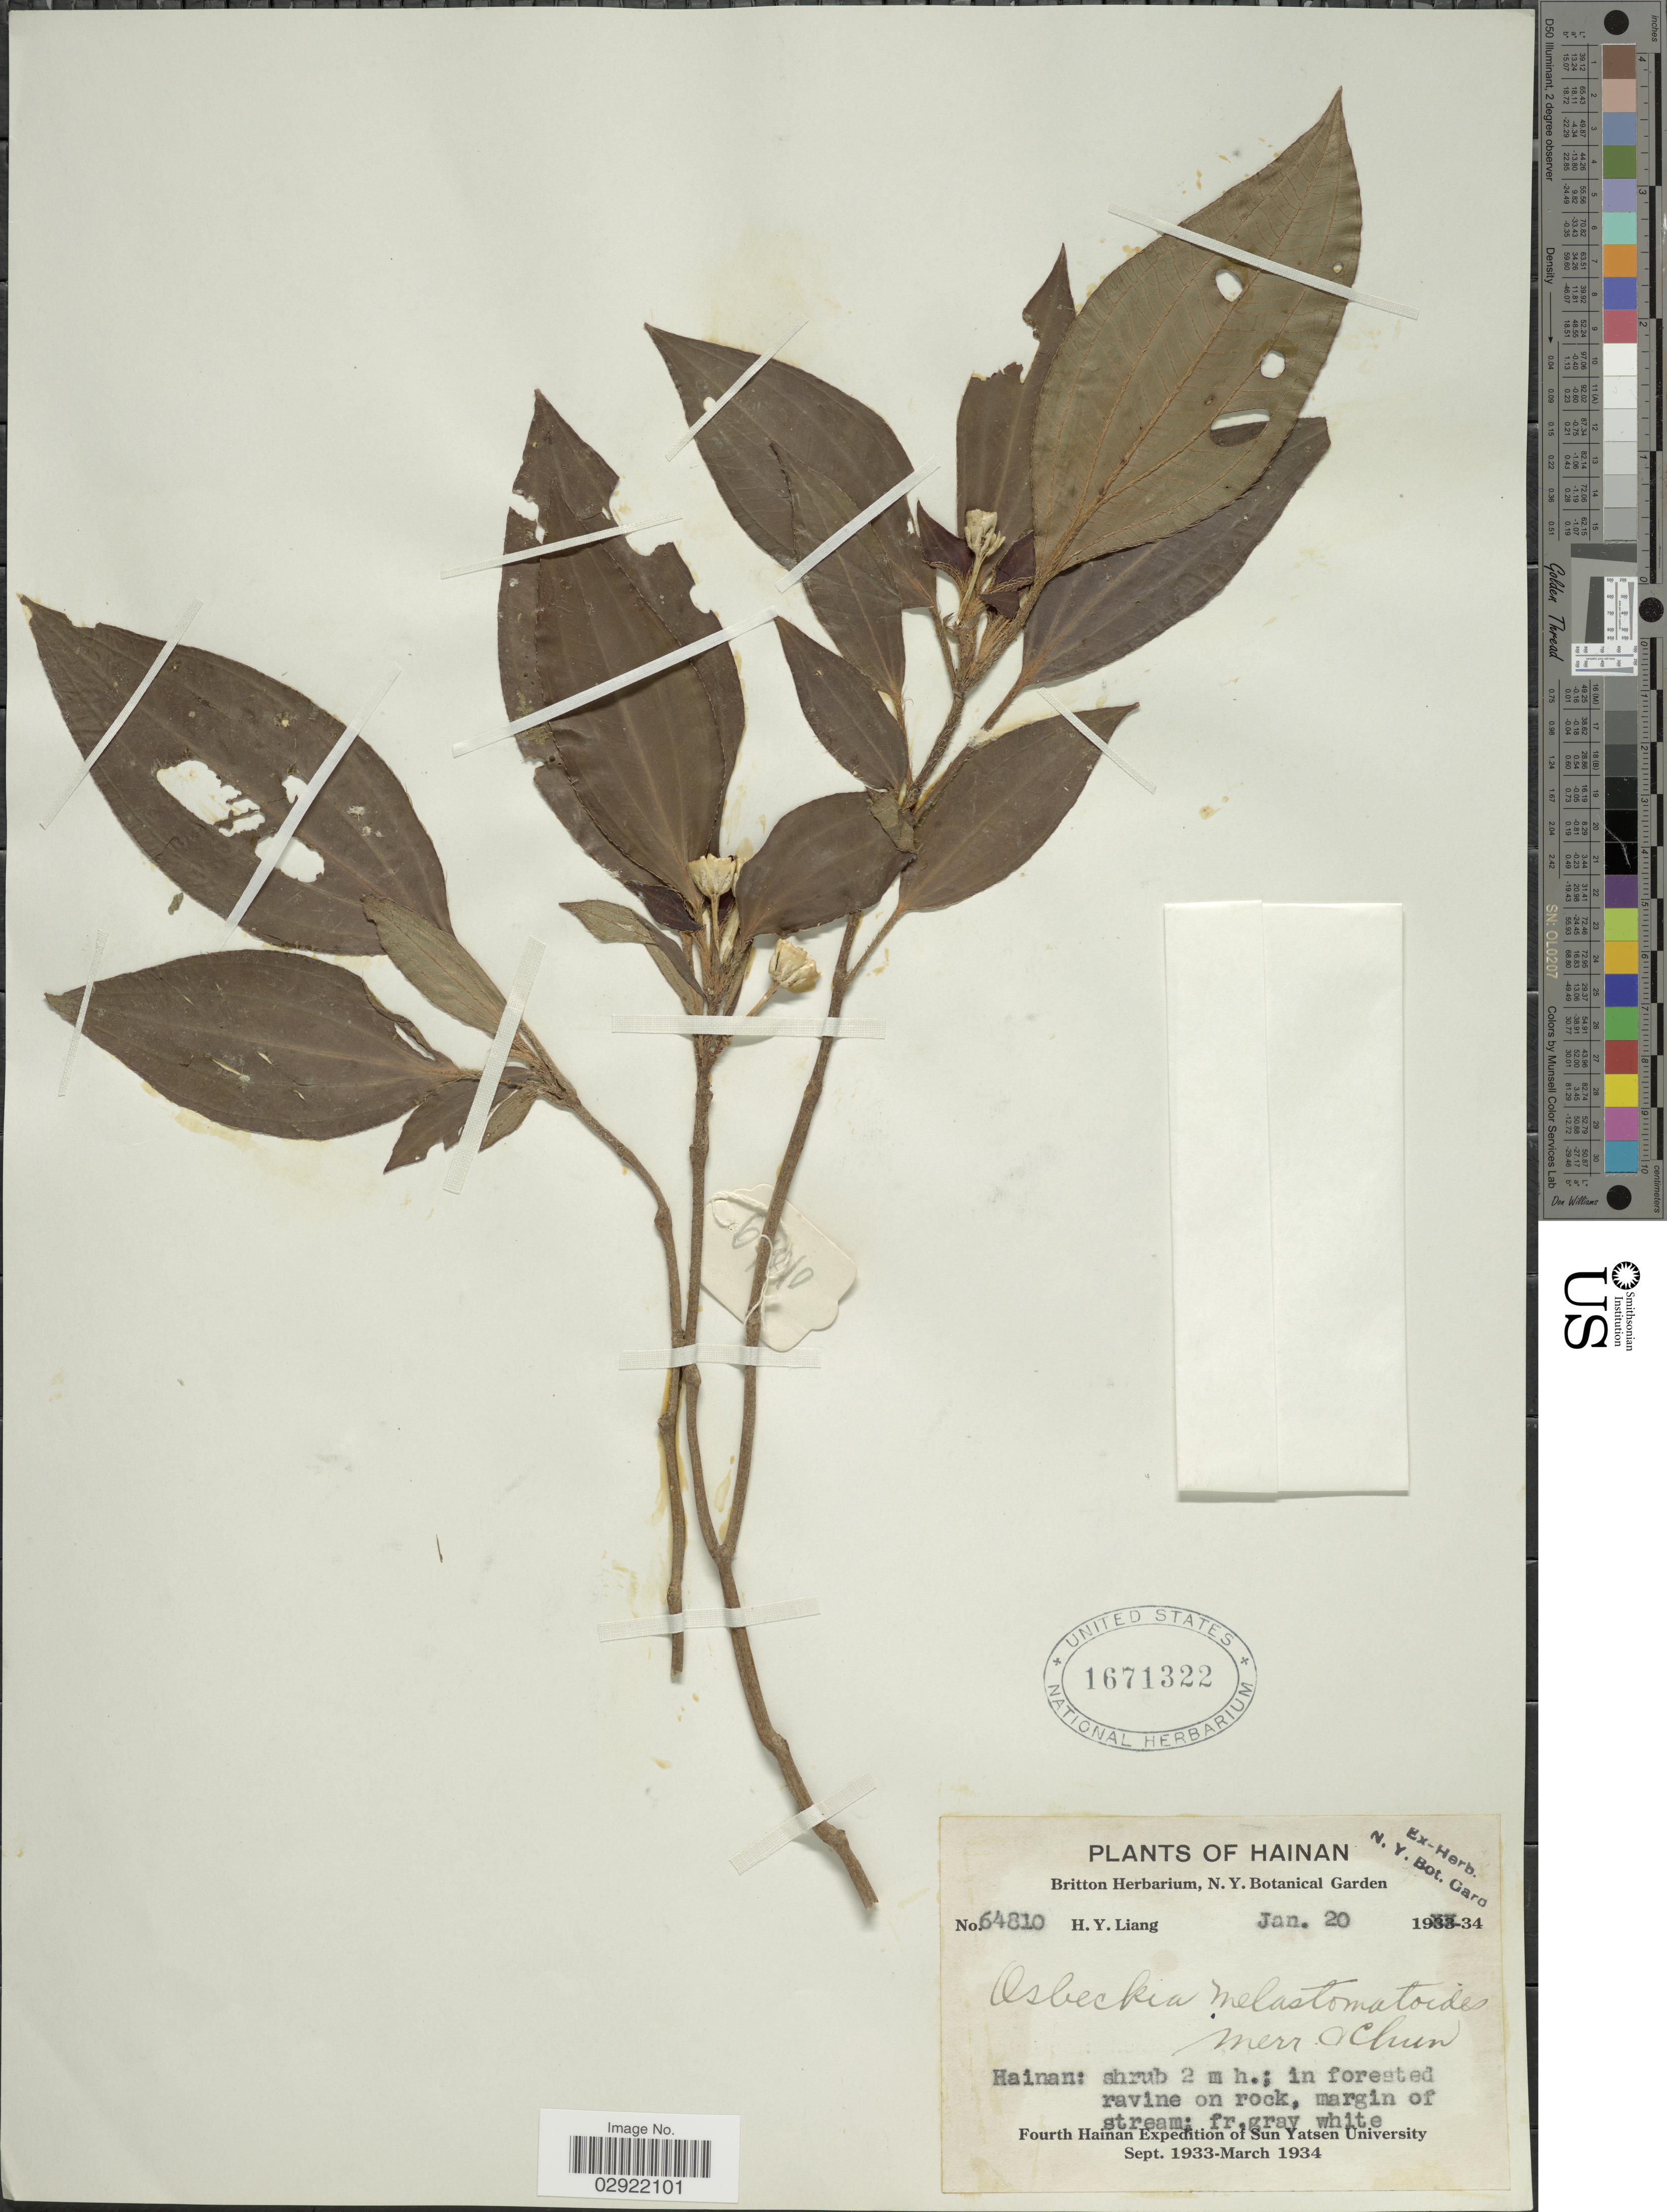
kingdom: Plantae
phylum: Tracheophyta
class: Magnoliopsida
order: Myrtales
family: Melastomataceae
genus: Phyllagathis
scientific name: Phyllagathis melastomatoides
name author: (Merr. & Chun) W.C. Ko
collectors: H. Y. Liang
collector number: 64810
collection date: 1934-01-20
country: China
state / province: Hainan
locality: In forested ravine on rock, margin of stream.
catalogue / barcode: US 1671322